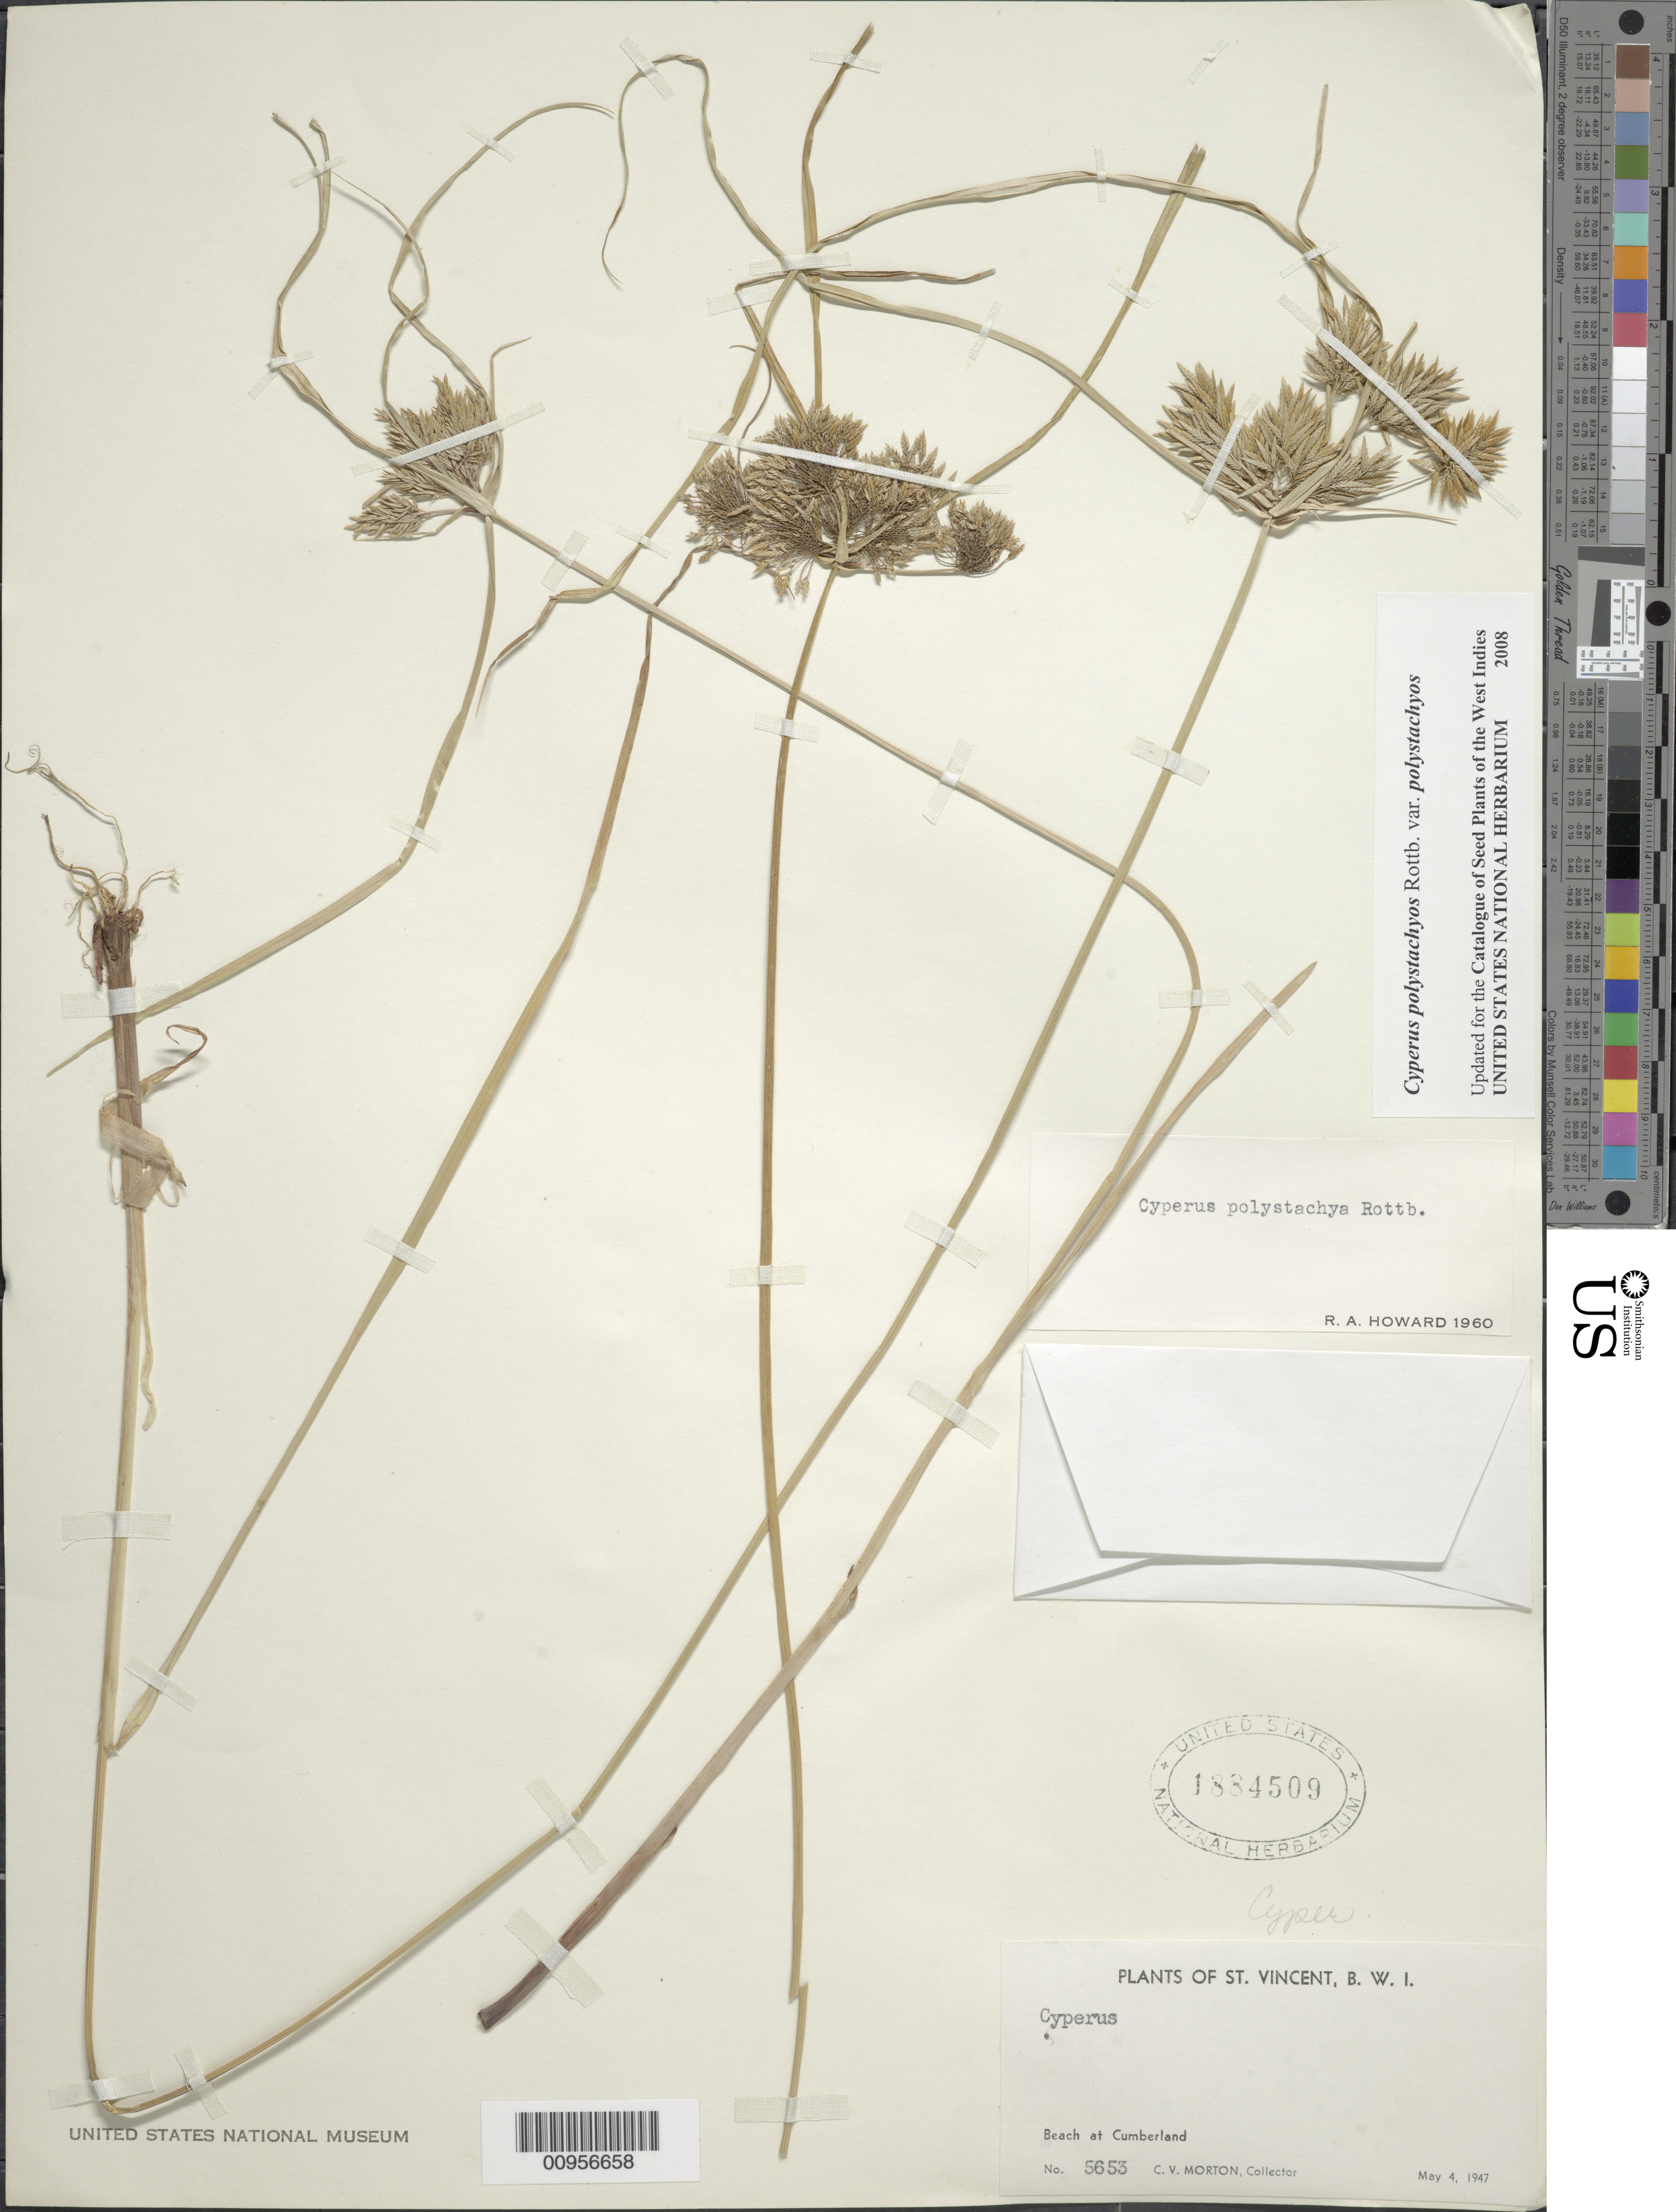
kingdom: Plantae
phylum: Tracheophyta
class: Liliopsida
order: Poales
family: Cyperaceae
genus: Cyperus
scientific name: Cyperus polystachyos var. polystachyos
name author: Rottb.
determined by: Strong, M. T., (US), Smithsonian Institution - National Museum of Natural History (UNITED STATES)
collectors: C. V. Morton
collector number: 5653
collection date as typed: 04 May 1947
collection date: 1947-05-04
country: St. Vincent - Grenadines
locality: Beach at Cumberland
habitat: Beach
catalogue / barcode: US 1884509